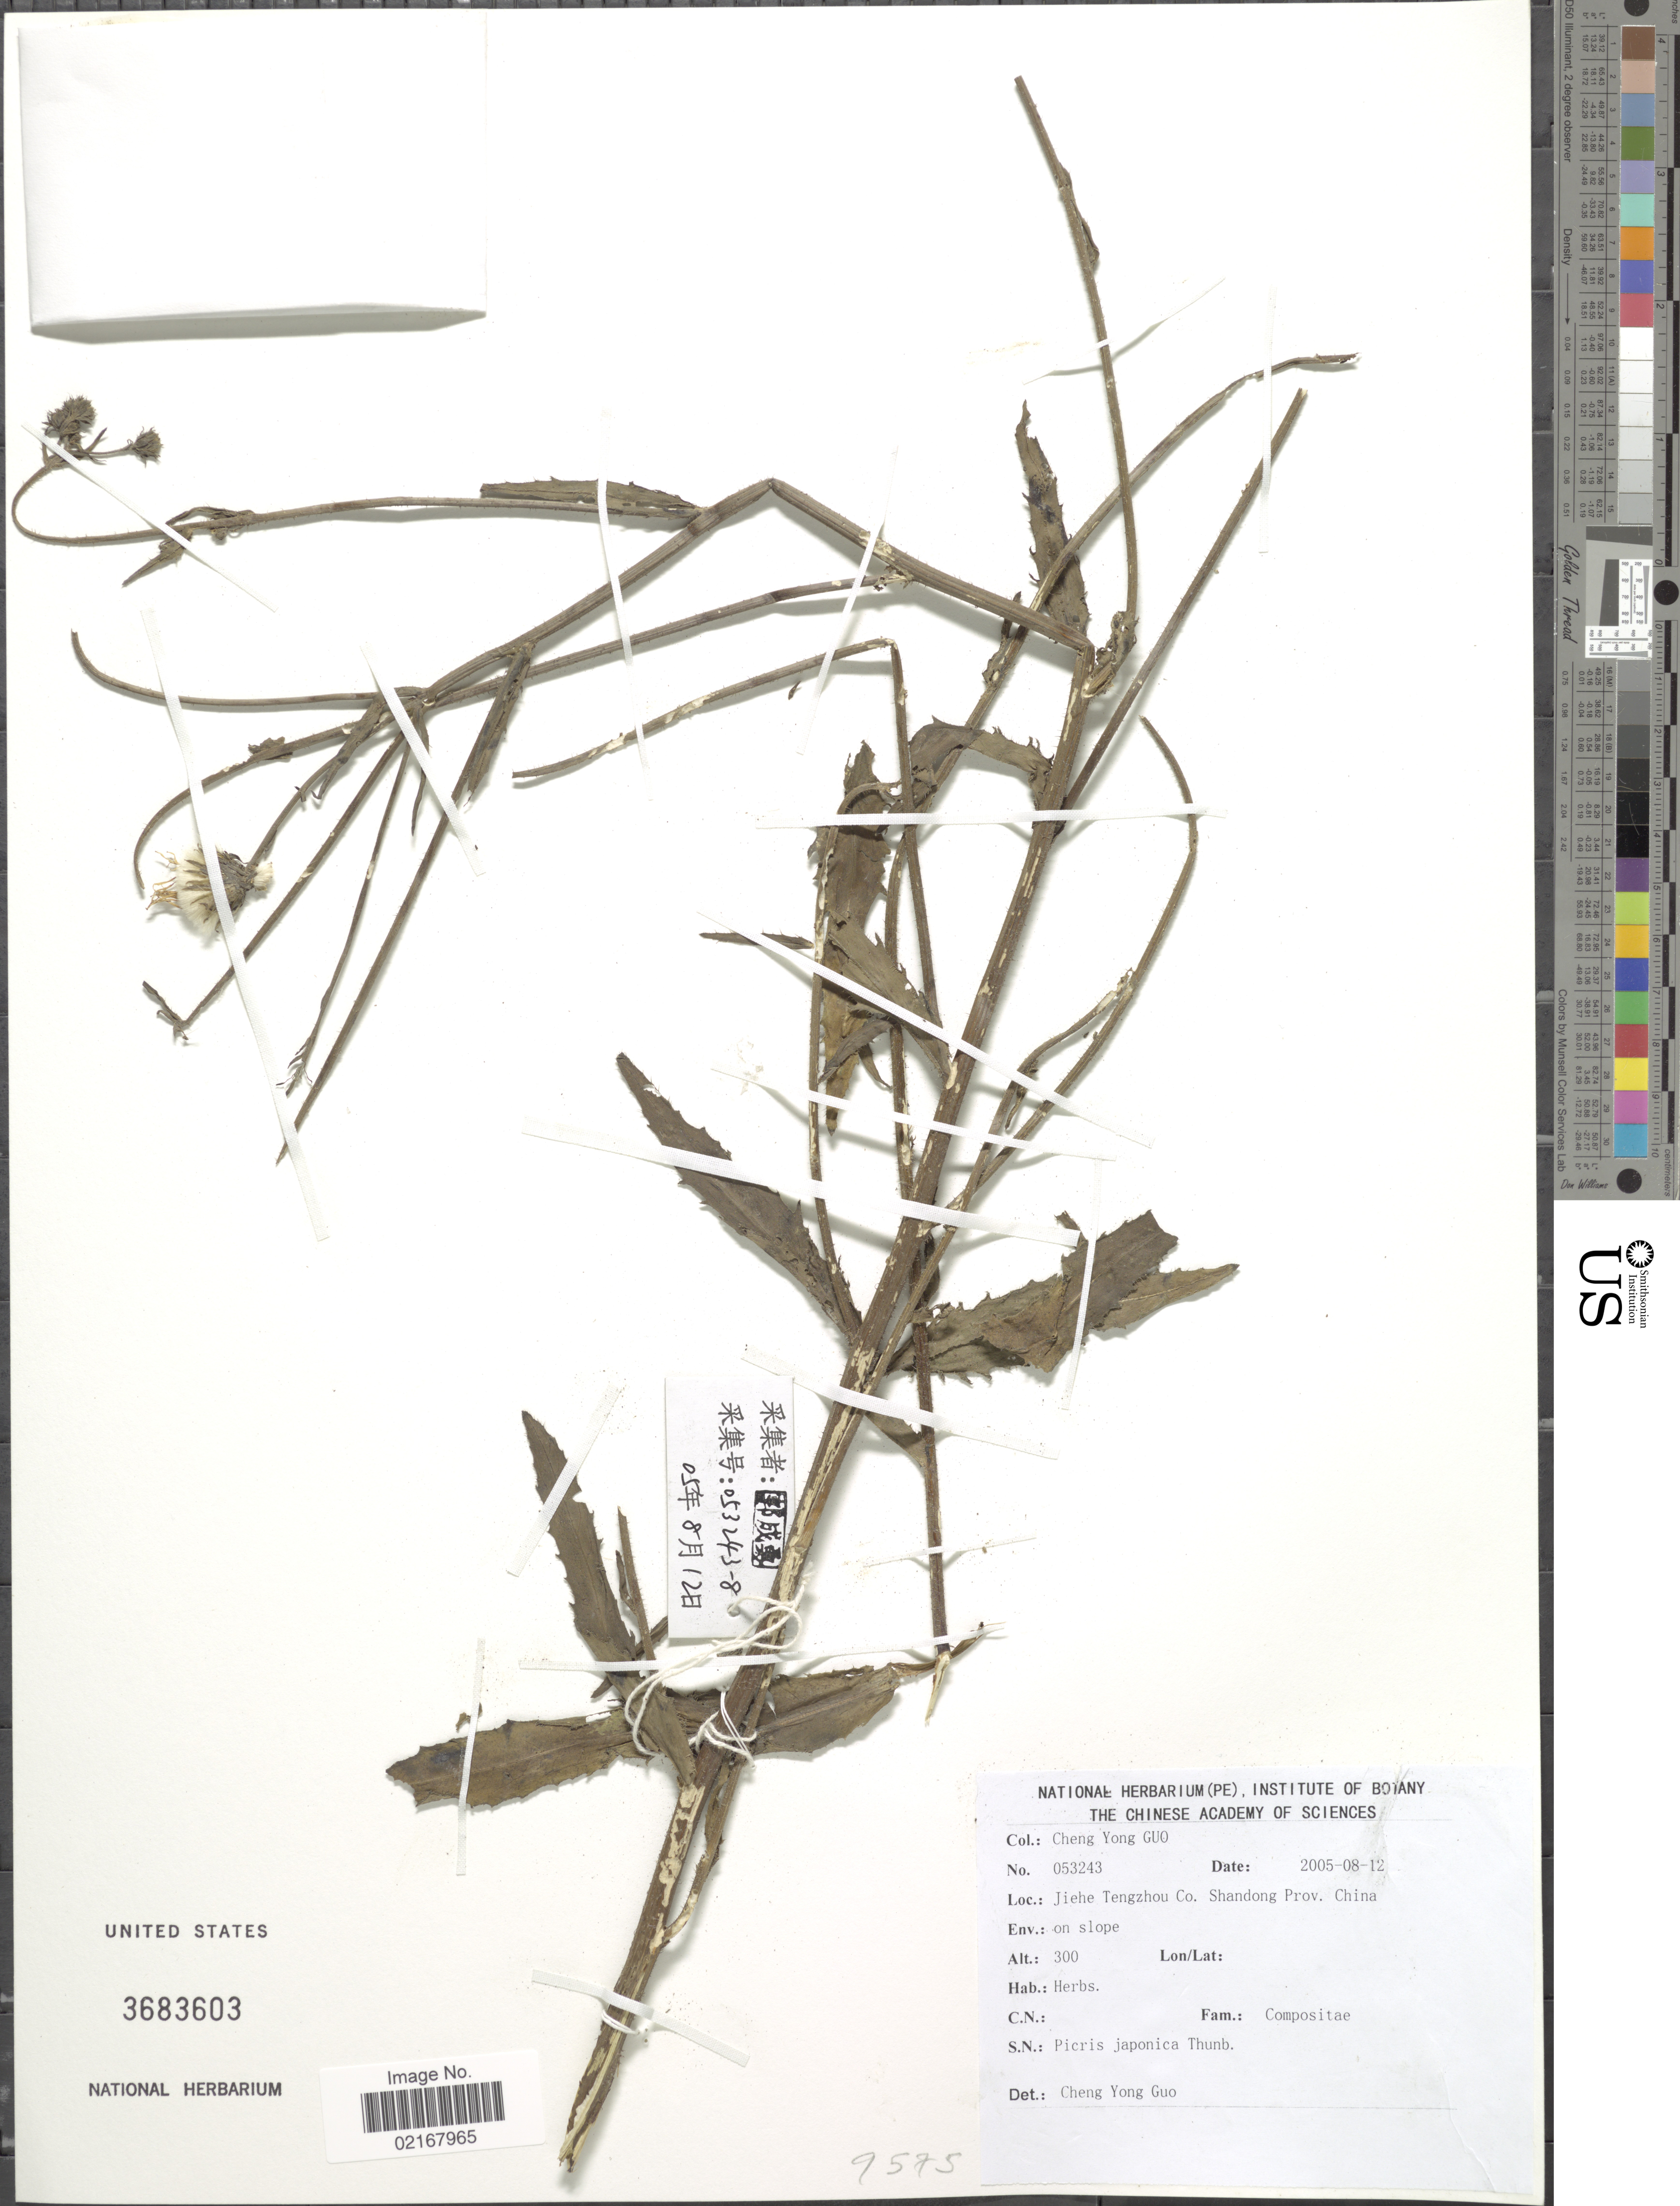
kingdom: Plantae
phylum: Tracheophyta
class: Magnoliopsida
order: Asterales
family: Asteraceae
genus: Picris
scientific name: Picris hieracioides subsp. japonica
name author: (Thurb.) Krylov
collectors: Guo Chengyong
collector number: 053243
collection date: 2005-08-12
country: China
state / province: Shandong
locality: Jiehe Tengzhou Co., Shandong Prov.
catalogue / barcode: US 3683603